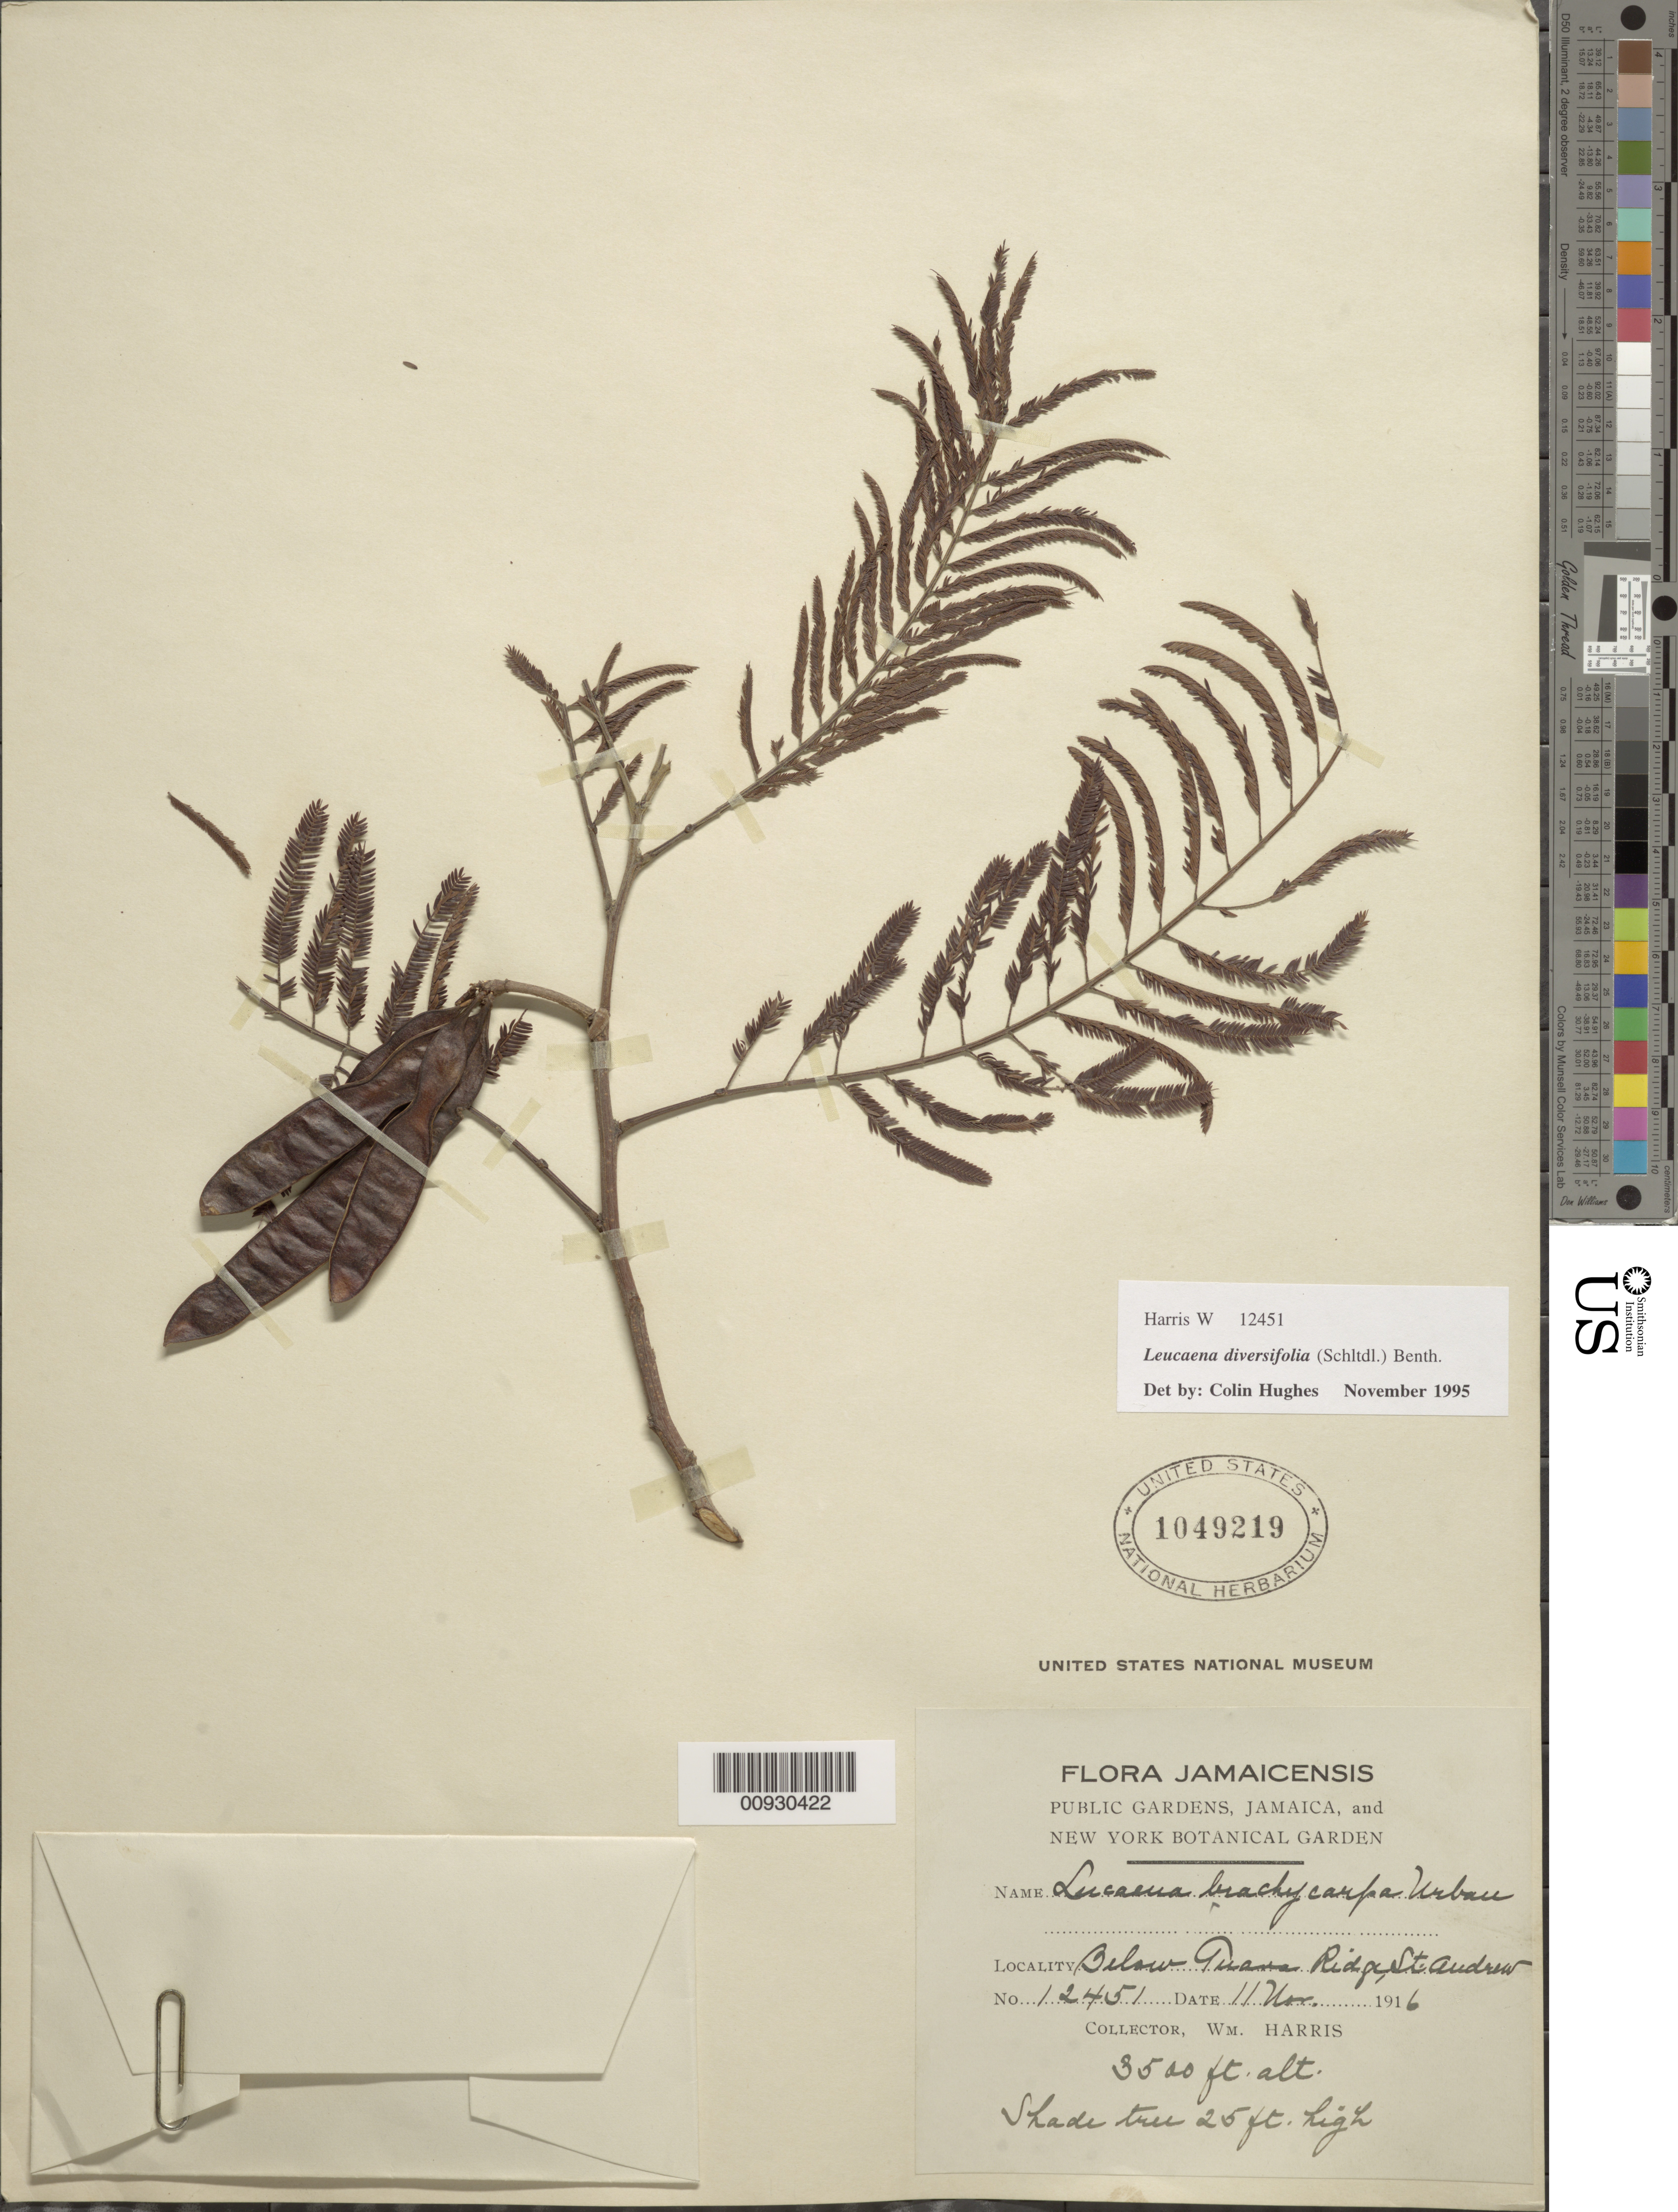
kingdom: Plantae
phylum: Tracheophyta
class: Magnoliopsida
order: Fabales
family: Fabaceae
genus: Leucaena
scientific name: Leucaena diversifolia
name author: (Schltdl.) Benth.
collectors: W. H. Harris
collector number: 12451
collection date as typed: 11 Nov 1916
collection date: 1916-11-11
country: Jamaica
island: Jamaica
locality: Below Tuana Ridge, St. Andrew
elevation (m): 1067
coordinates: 0 N, 0 E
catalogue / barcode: US 1049219